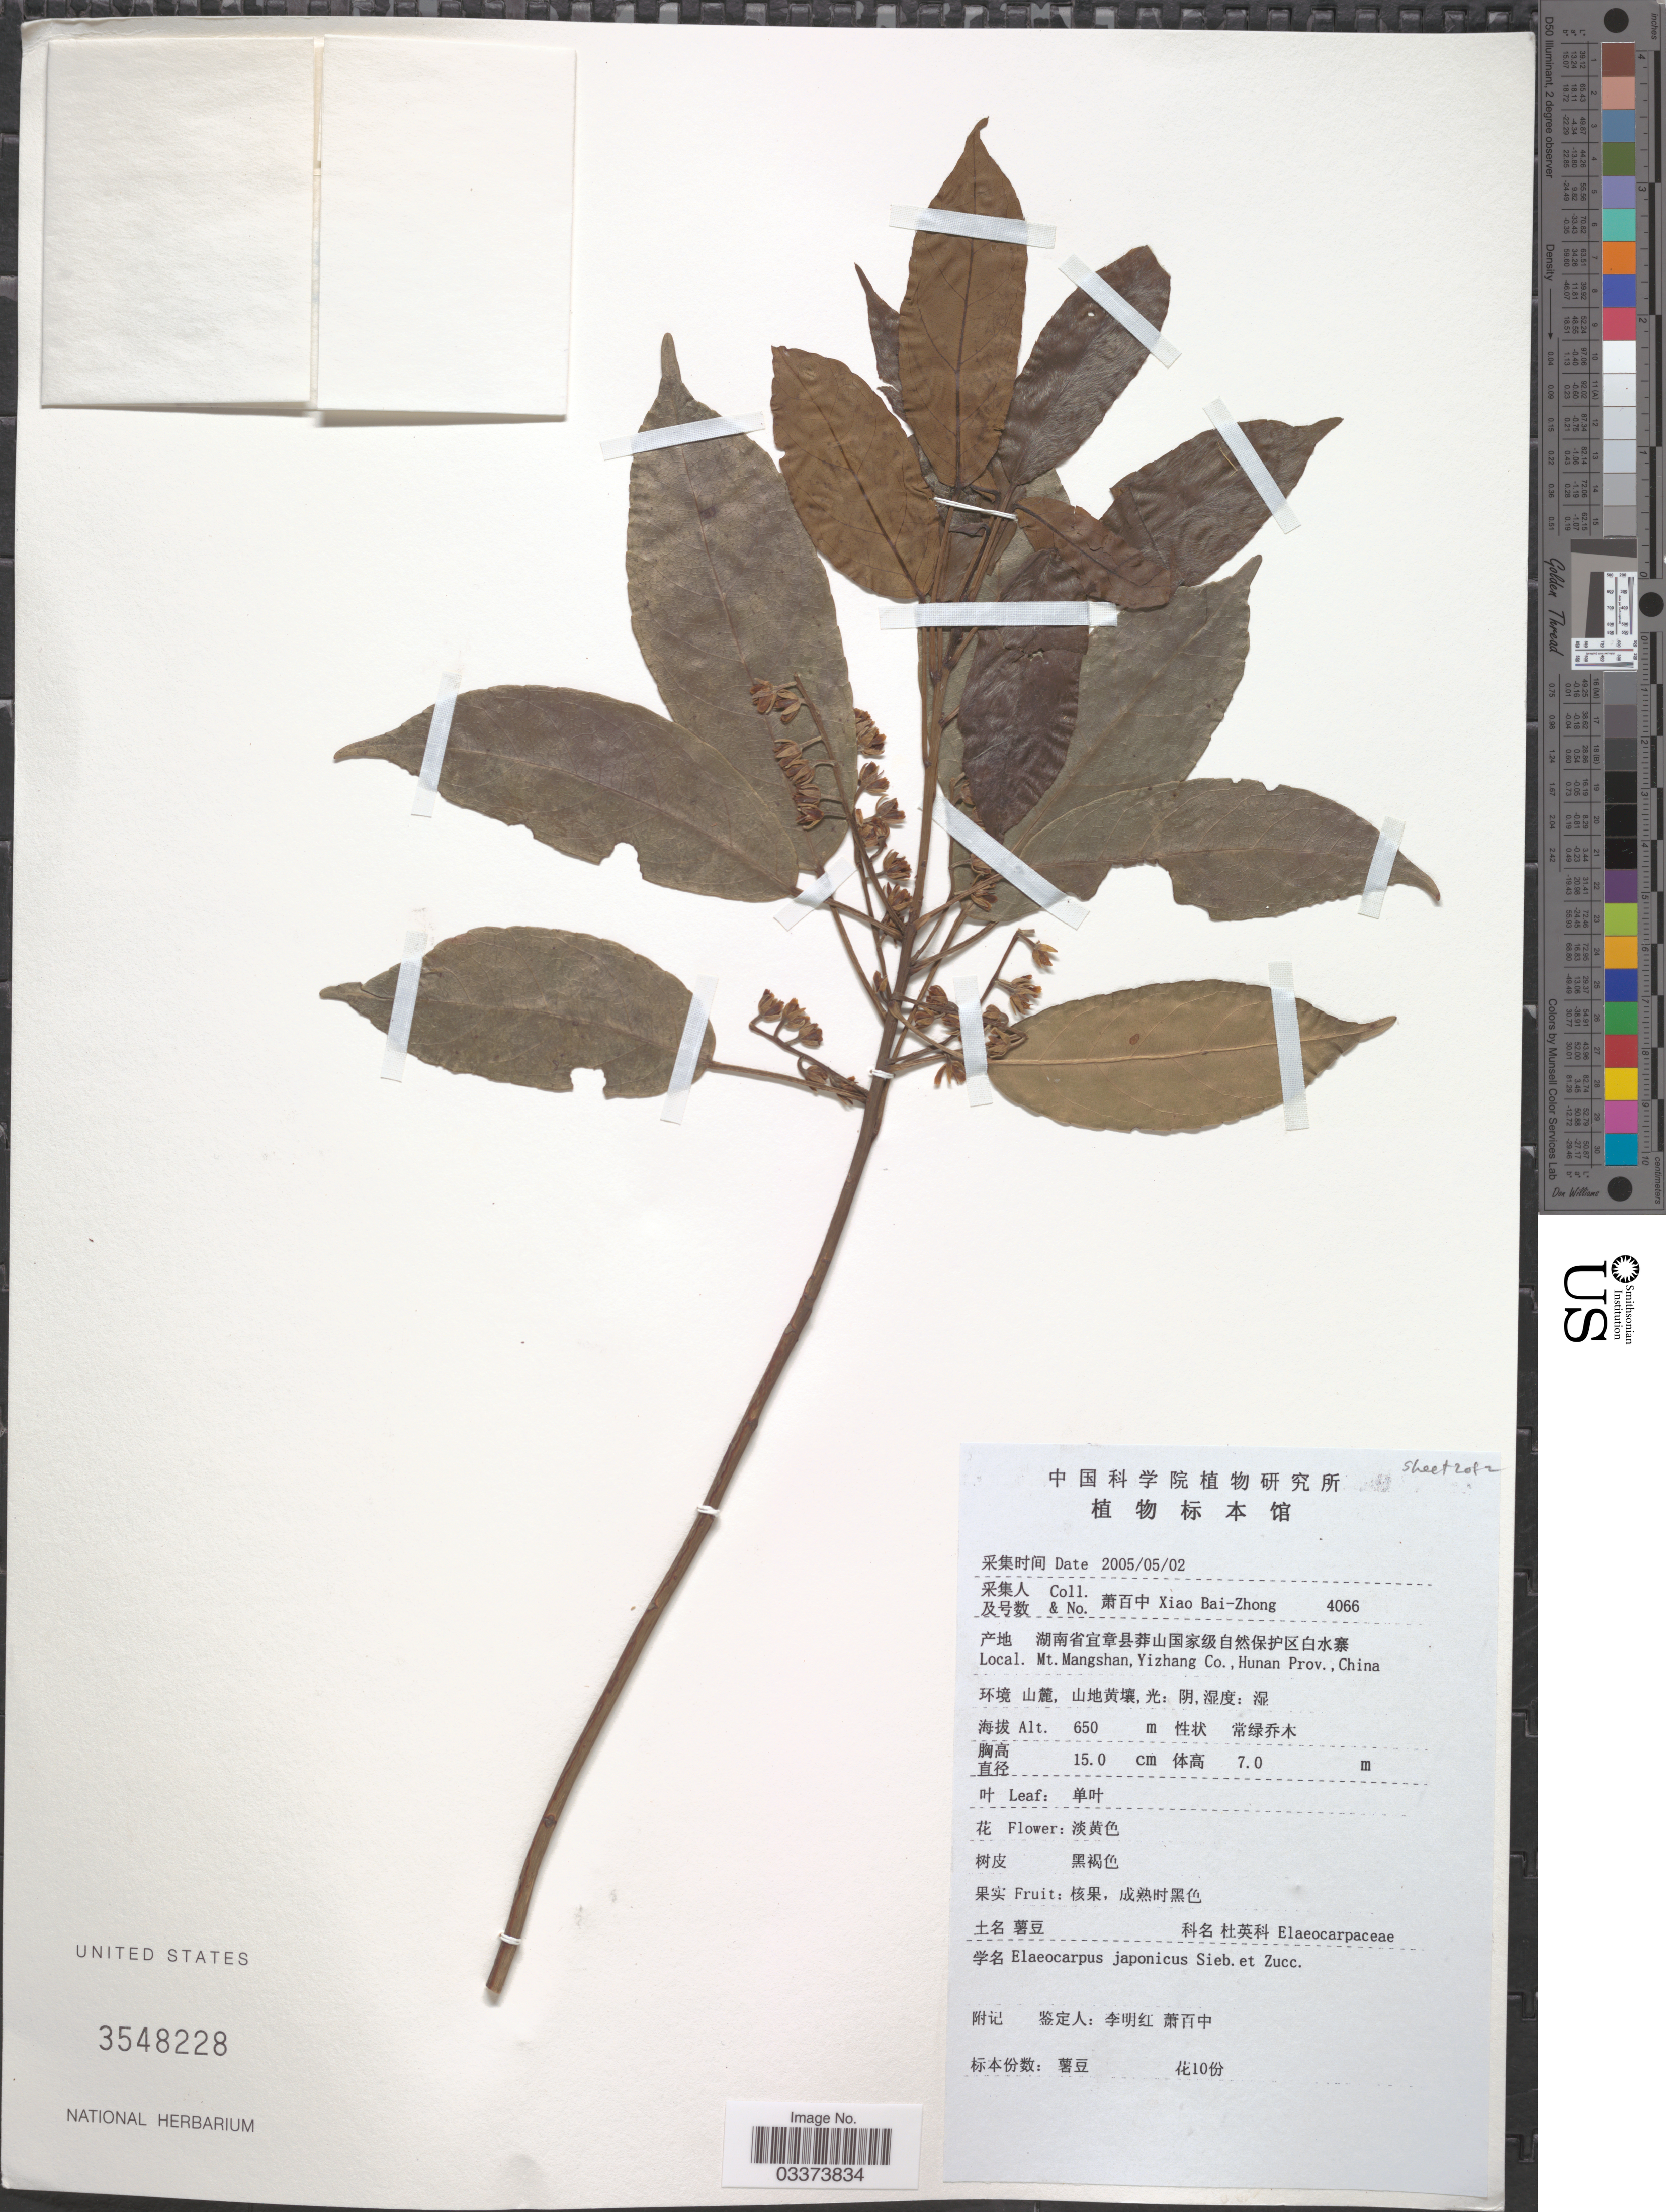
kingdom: Plantae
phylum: Tracheophyta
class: Magnoliopsida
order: Oxalidales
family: Elaeocarpaceae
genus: Elaeocarpus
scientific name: Elaeocarpus japonicus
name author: Siebold & Zucc.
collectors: B. Z. Xiao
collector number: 4066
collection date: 2005-05-02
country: China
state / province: Hunan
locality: Mt. Mangshan, Yizhang Co.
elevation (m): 650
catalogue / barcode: US 3548228